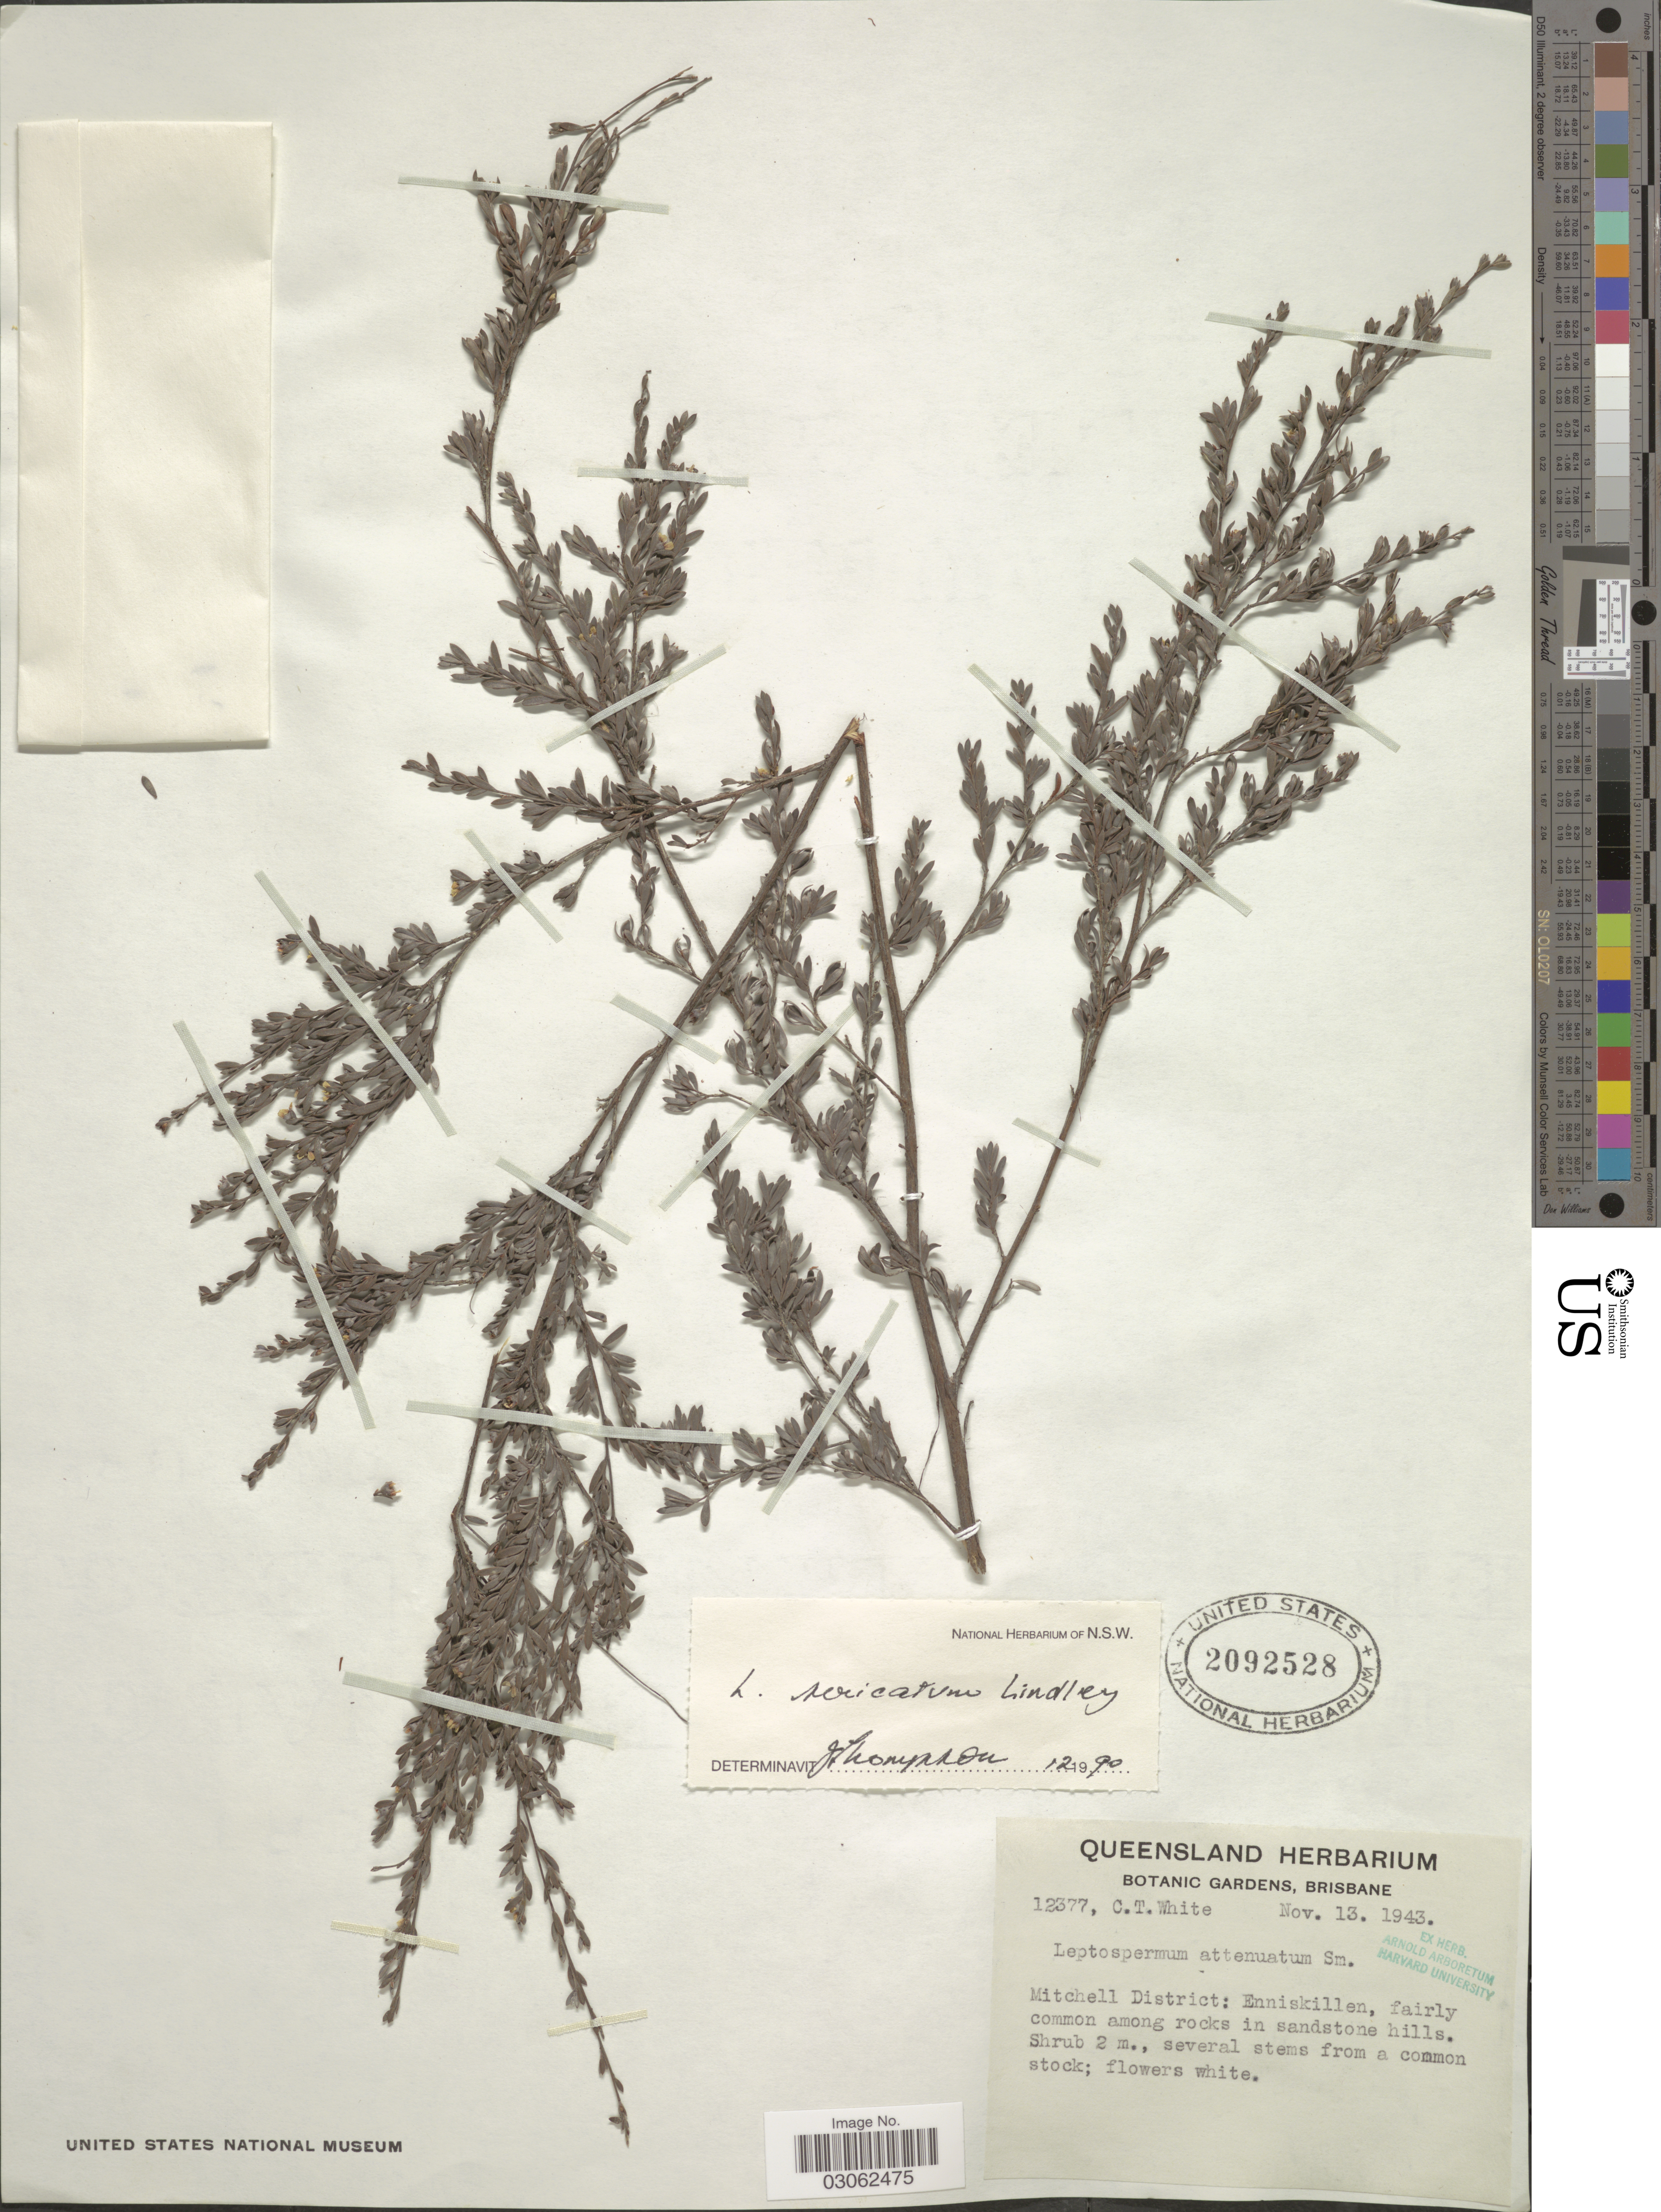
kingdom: Plantae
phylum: Tracheophyta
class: Magnoliopsida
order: Myrtales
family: Myrtaceae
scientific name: Gaudium sericatum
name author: (Lindl.) P.G. Wilson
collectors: C. T. White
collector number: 12377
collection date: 1943-11-13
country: Australia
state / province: Queensland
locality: Mitchell District: Enniskillen.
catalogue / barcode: US 2092528